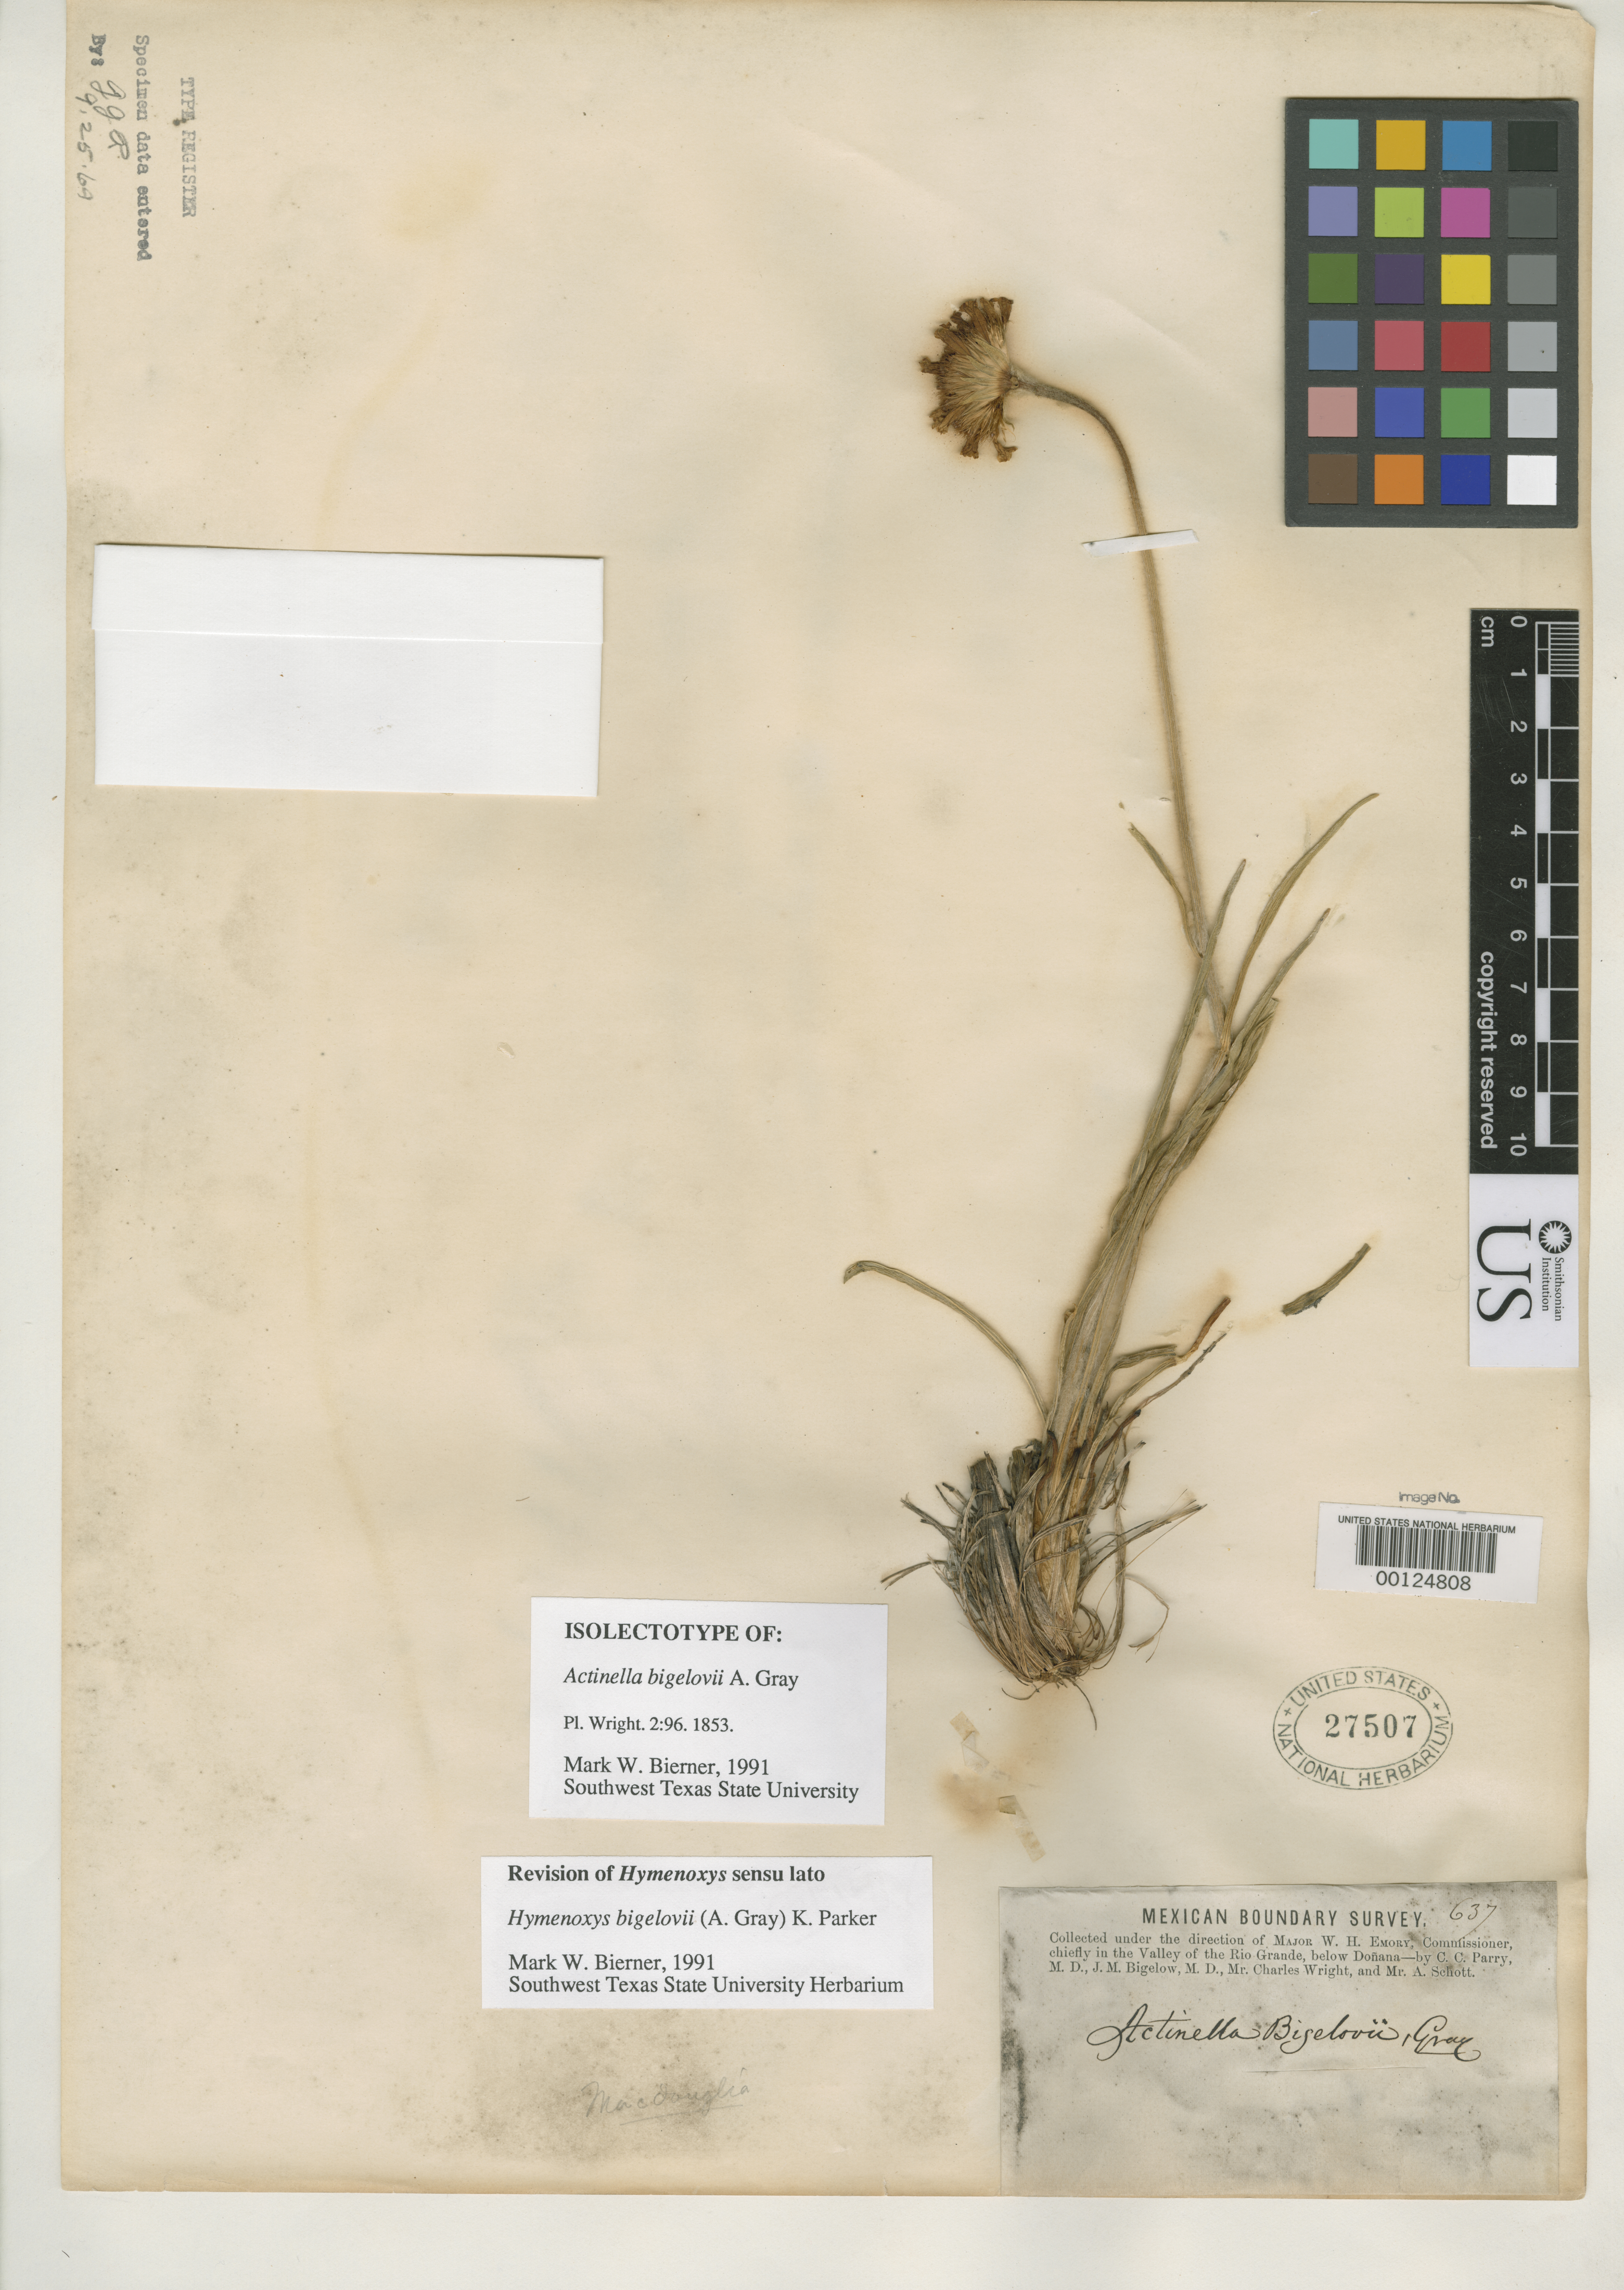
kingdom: Plantae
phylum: Tracheophyta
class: Magnoliopsida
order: Asterales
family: Asteraceae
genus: Actinella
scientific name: Actinella bigelovii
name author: A. Gray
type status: Isolectotype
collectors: J. M. Bigelow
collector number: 637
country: Mexico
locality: E of Monserrat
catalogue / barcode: US 27507